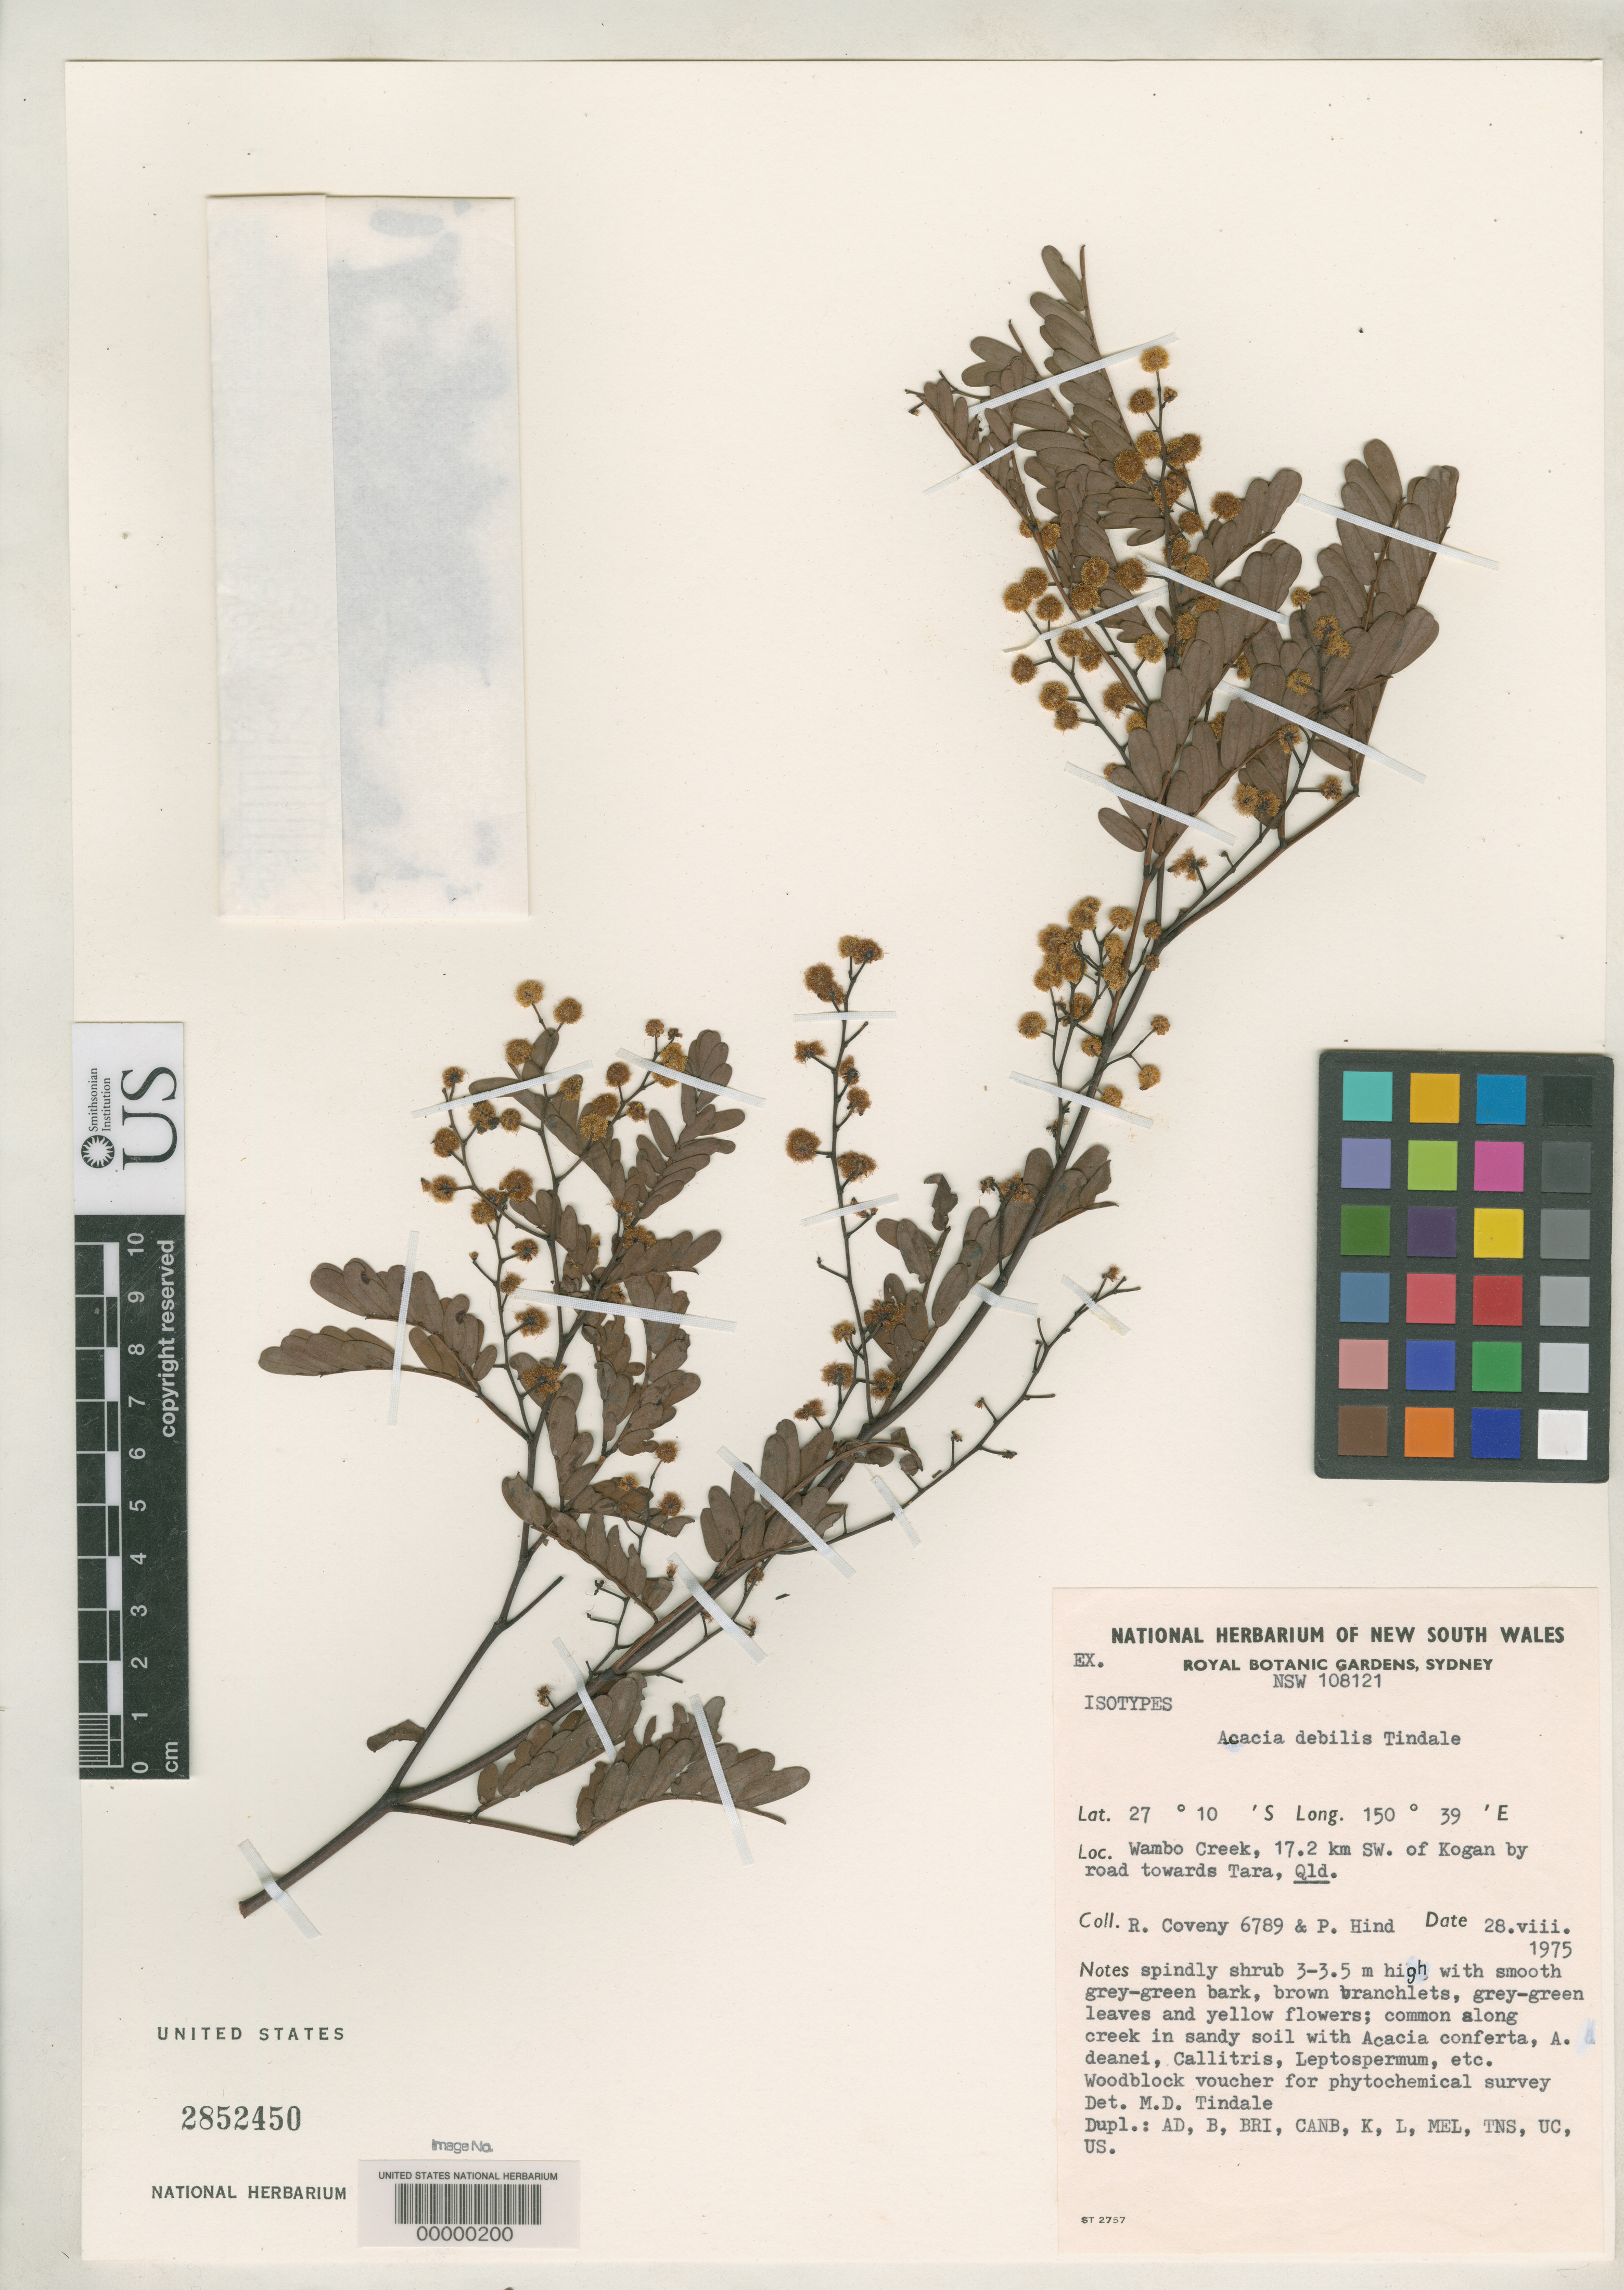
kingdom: Plantae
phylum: Tracheophyta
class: Magnoliopsida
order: Fabales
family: Fabaceae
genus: Acacia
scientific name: Acacia debilis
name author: Tindale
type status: Isotype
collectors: R. Coveny & P. Hind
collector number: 6789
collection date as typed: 28 Aug 1975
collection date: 1975-08-28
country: Australia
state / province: Queensland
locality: Wambo Creek.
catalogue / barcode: US 2852450